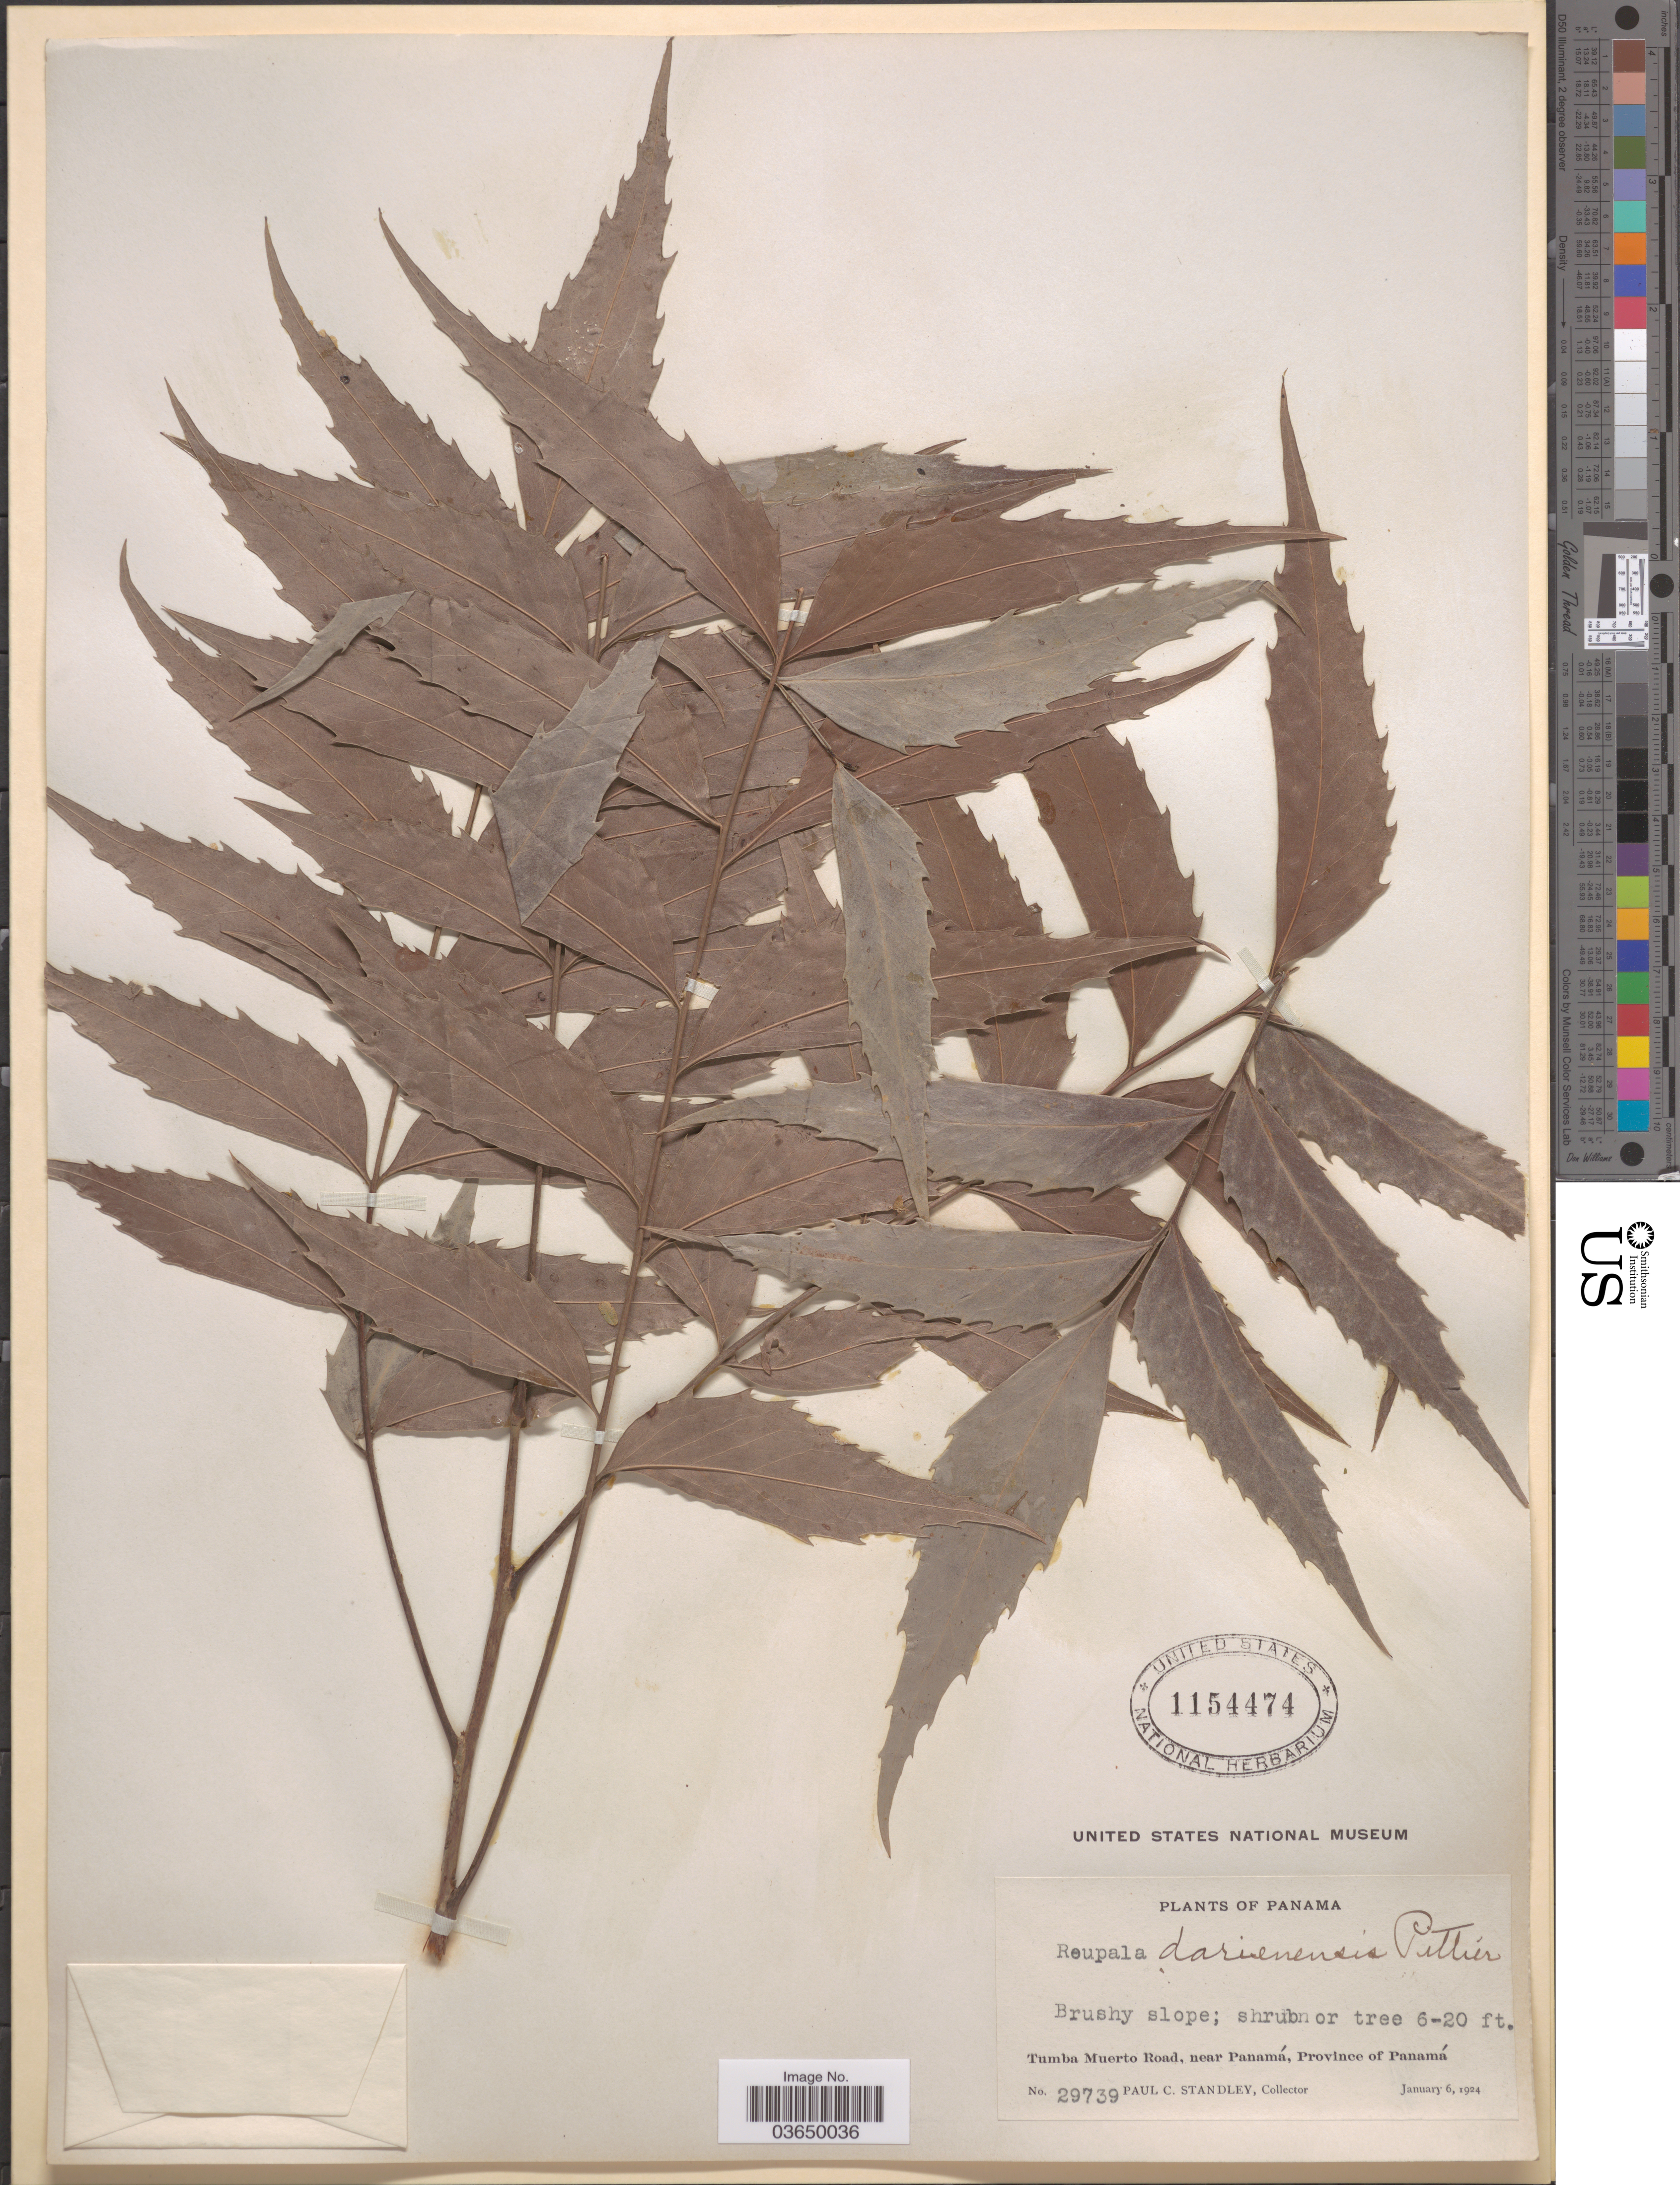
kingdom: Plantae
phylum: Tracheophyta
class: Magnoliopsida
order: Proteales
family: Proteaceae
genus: Roupala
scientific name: Roupala montana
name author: Aubl.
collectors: P. C. Standley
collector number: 29739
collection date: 1924-01-06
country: Panama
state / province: Panamá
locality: Tumba Muerto Road, near Panamá.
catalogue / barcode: US 1154474